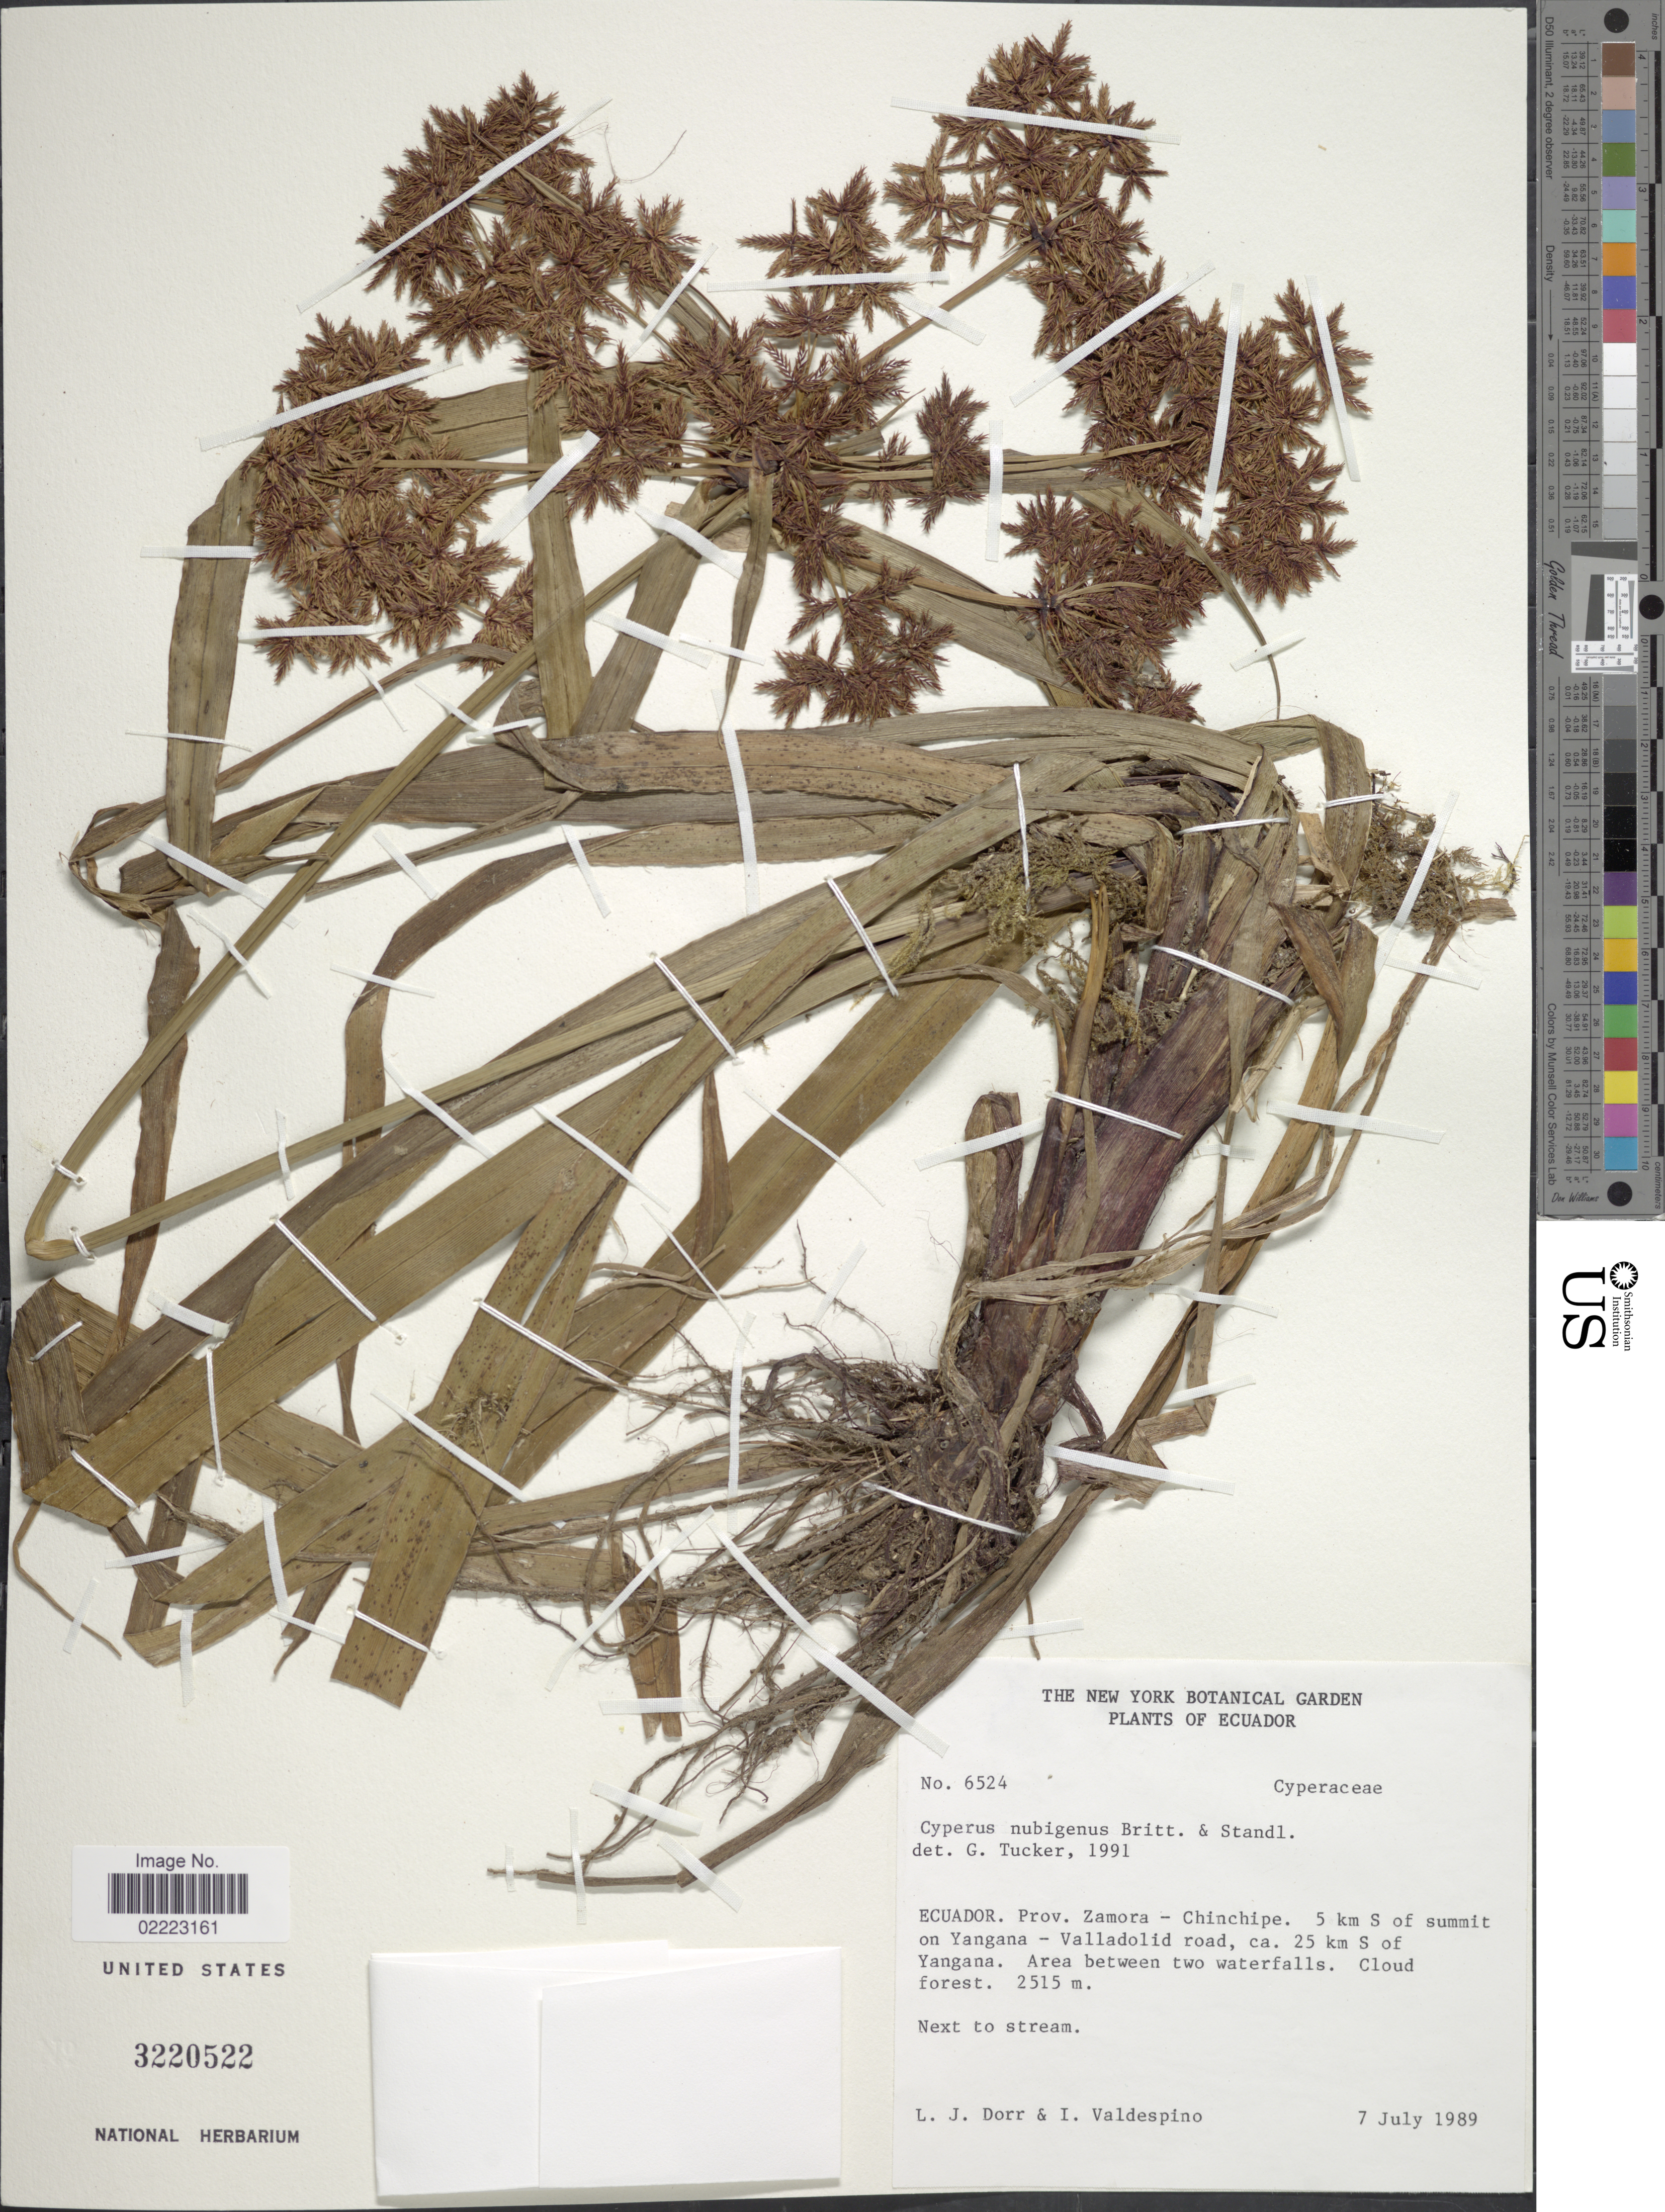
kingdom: Plantae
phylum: Tracheophyta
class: Liliopsida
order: Poales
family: Cyperaceae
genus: Cyperus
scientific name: Cyperus tabina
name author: Steud. ex Boeckeler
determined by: Strong, Mark T., (BOT), Smithsonian Institution - National Museum of Natural History (UNITED STATES)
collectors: L. J. Dorr & I. A. Valdespino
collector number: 6524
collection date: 1989-07-07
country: Ecuador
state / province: Zamora-Chinchipe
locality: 5 km S of summit on Yangana - Valladolid road, ca 25 km S of Yangana. Area between two waterfalls.Cloud forest, Next to stream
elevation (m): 2515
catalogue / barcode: US 3220522